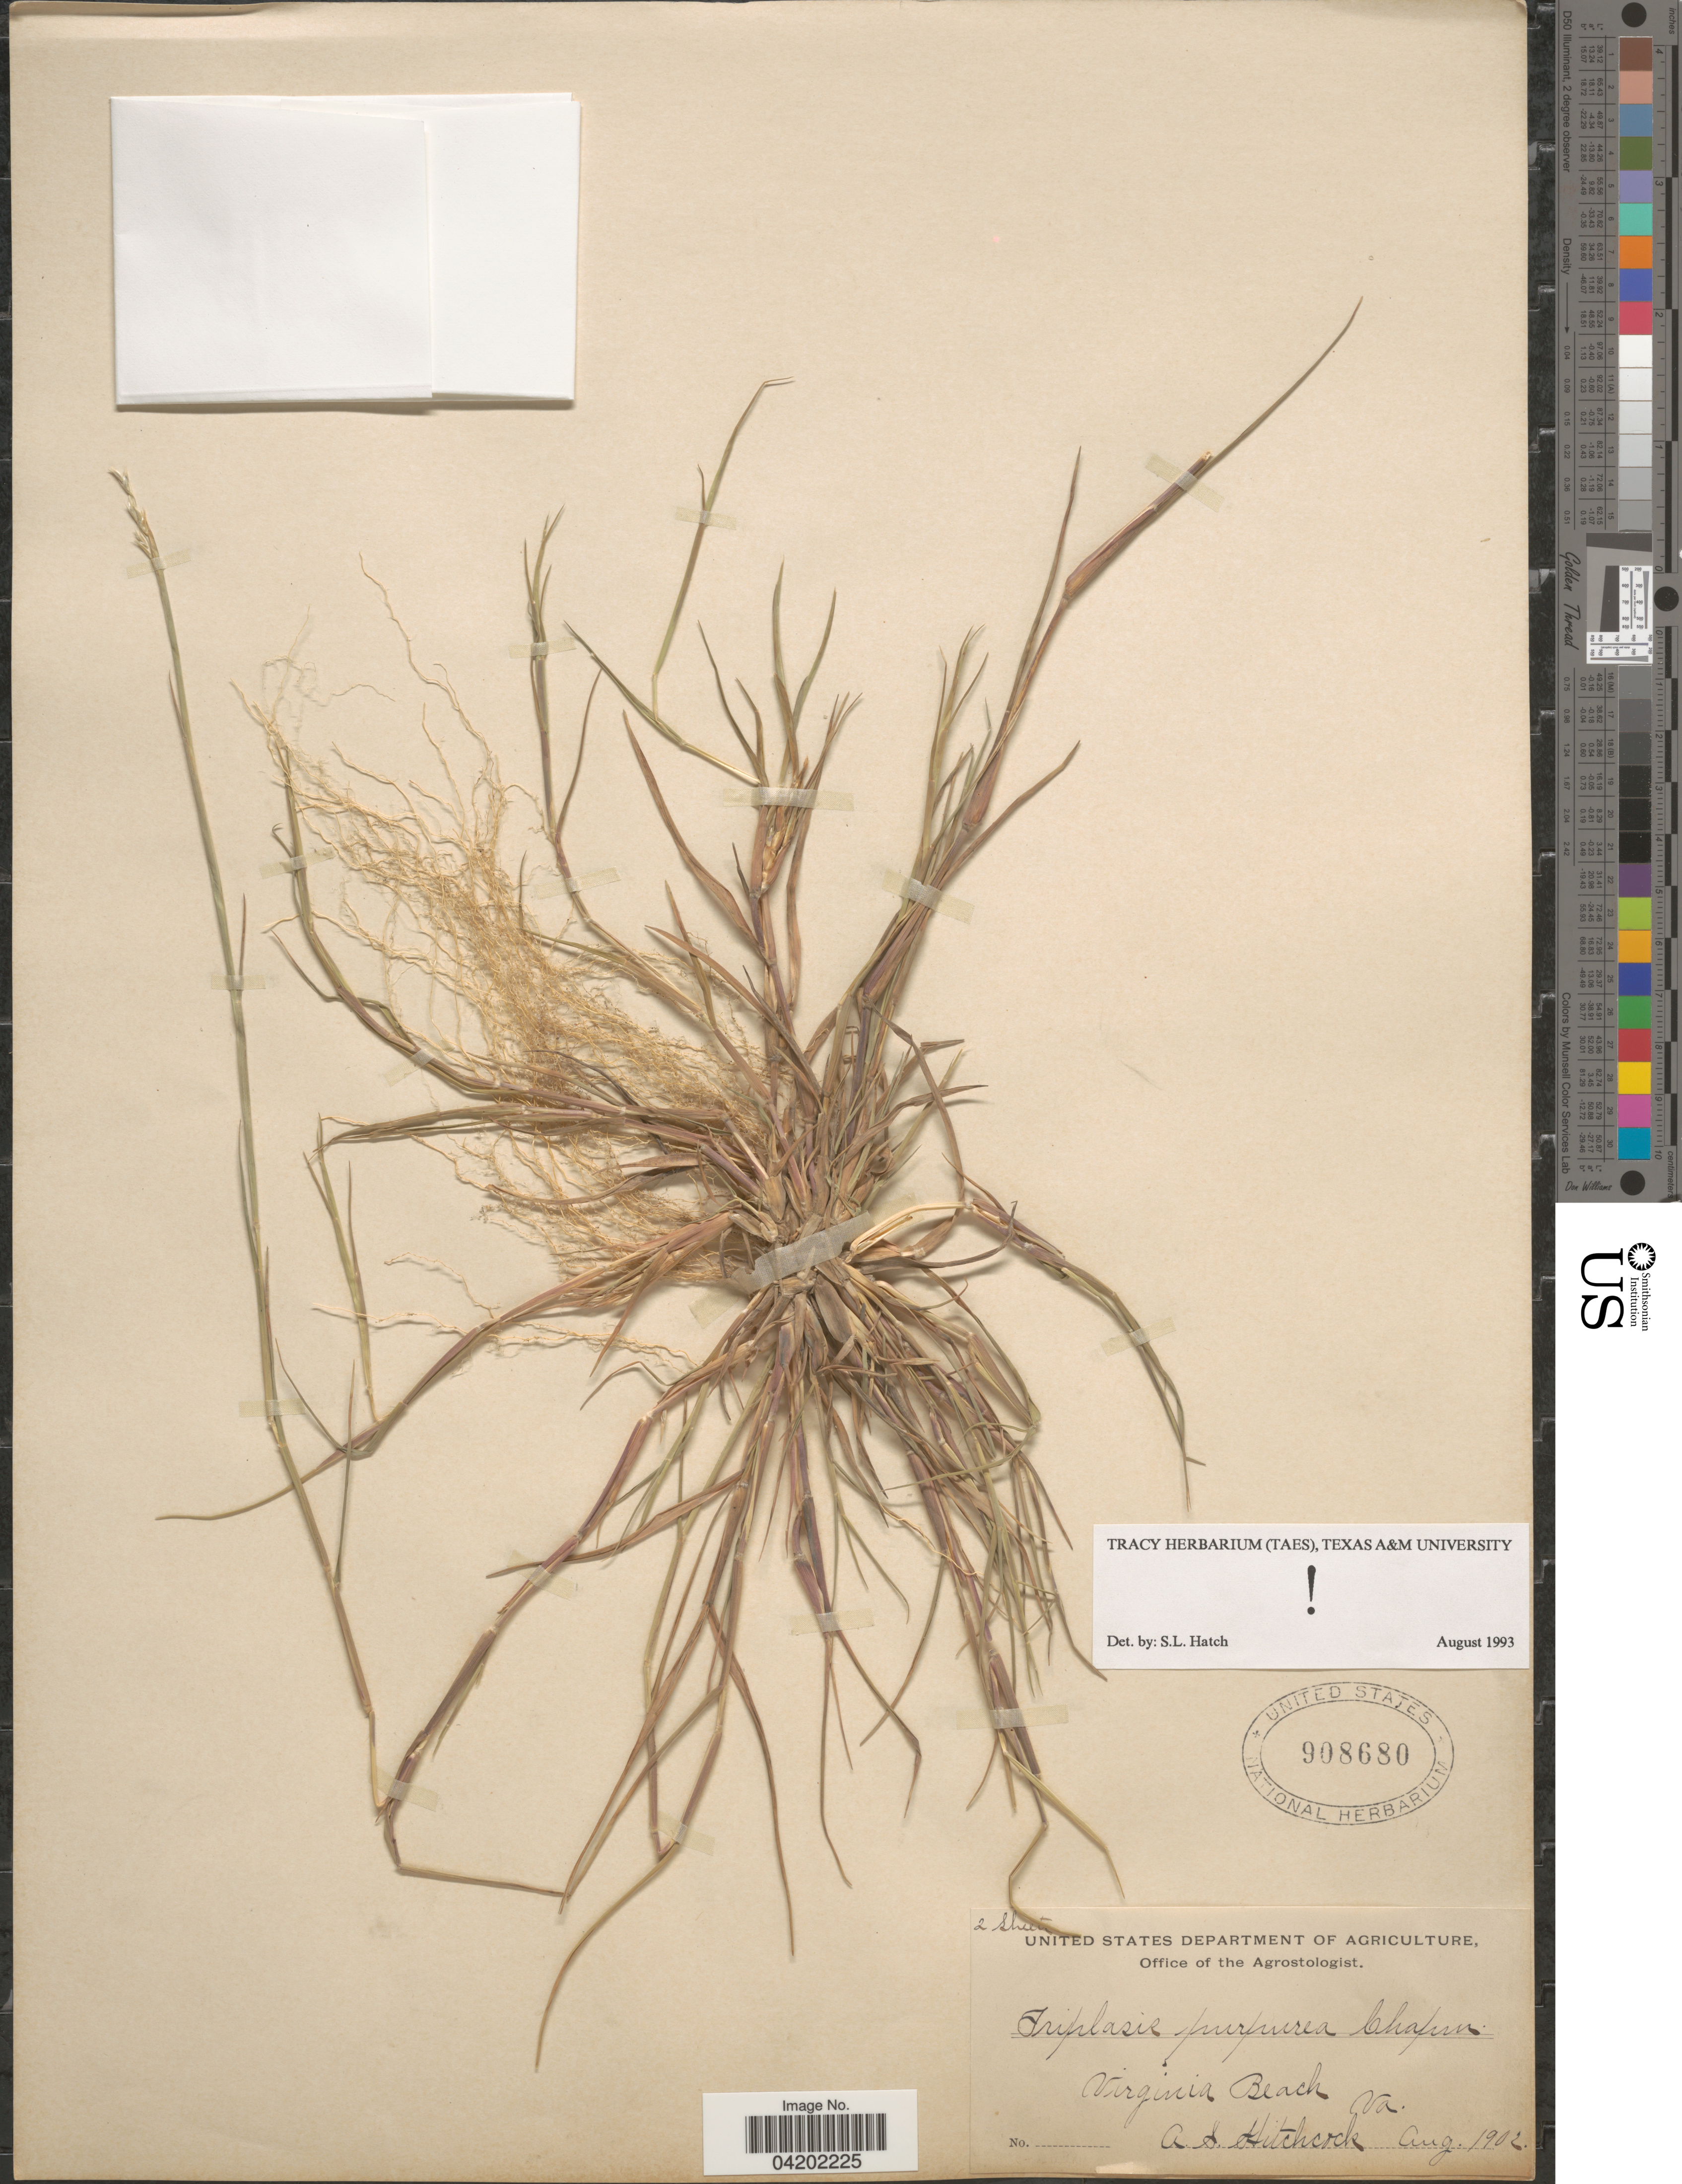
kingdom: Plantae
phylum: Tracheophyta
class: Liliopsida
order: Poales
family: Poaceae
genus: Triplasis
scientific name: Triplasis purpurea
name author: (Walter) Chapm.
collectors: A. S. Hitchcock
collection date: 1902-08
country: United States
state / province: Virginia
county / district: City of Virginia Beach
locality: Virginia Beach.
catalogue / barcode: US 908680